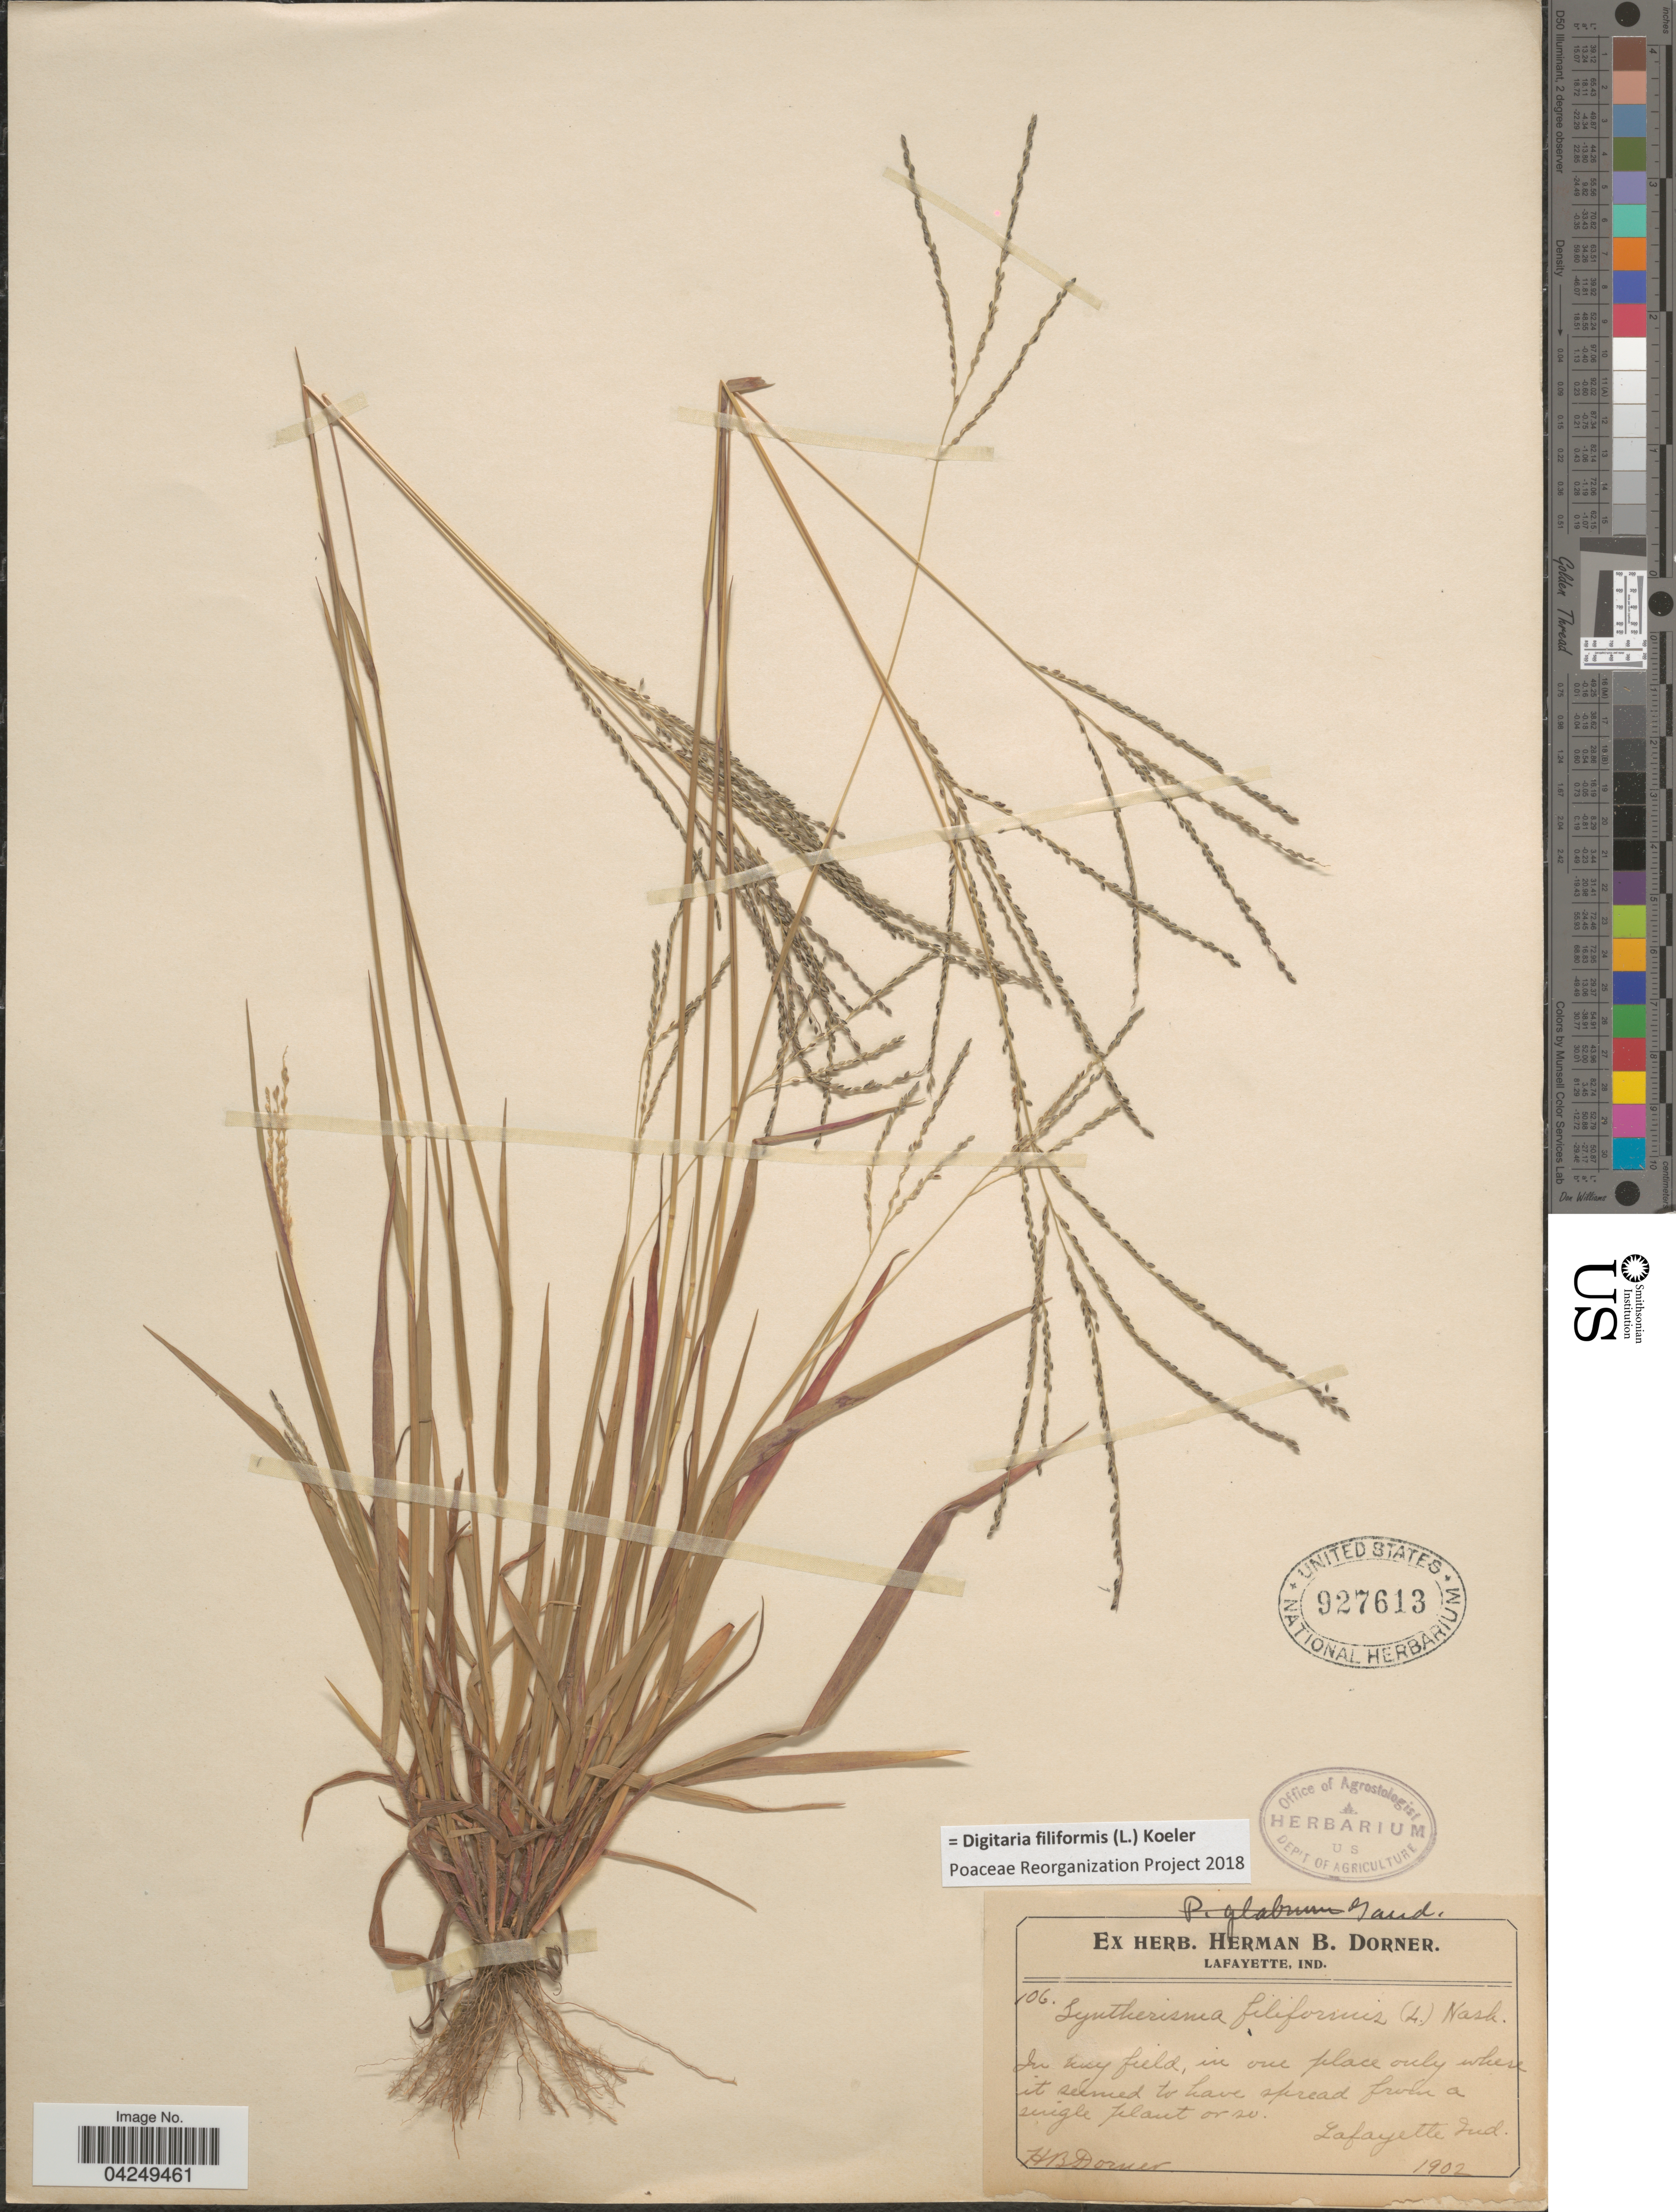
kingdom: Plantae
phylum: Tracheophyta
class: Liliopsida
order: Poales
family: Poaceae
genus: Digitaria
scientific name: Digitaria filiformis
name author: (L.) Koeler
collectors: H. Dorner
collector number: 106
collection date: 1902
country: United States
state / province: Indiana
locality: In dry field, in one place only where it seemed to have spread from a single plant. Lafayette.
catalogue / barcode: US 927613